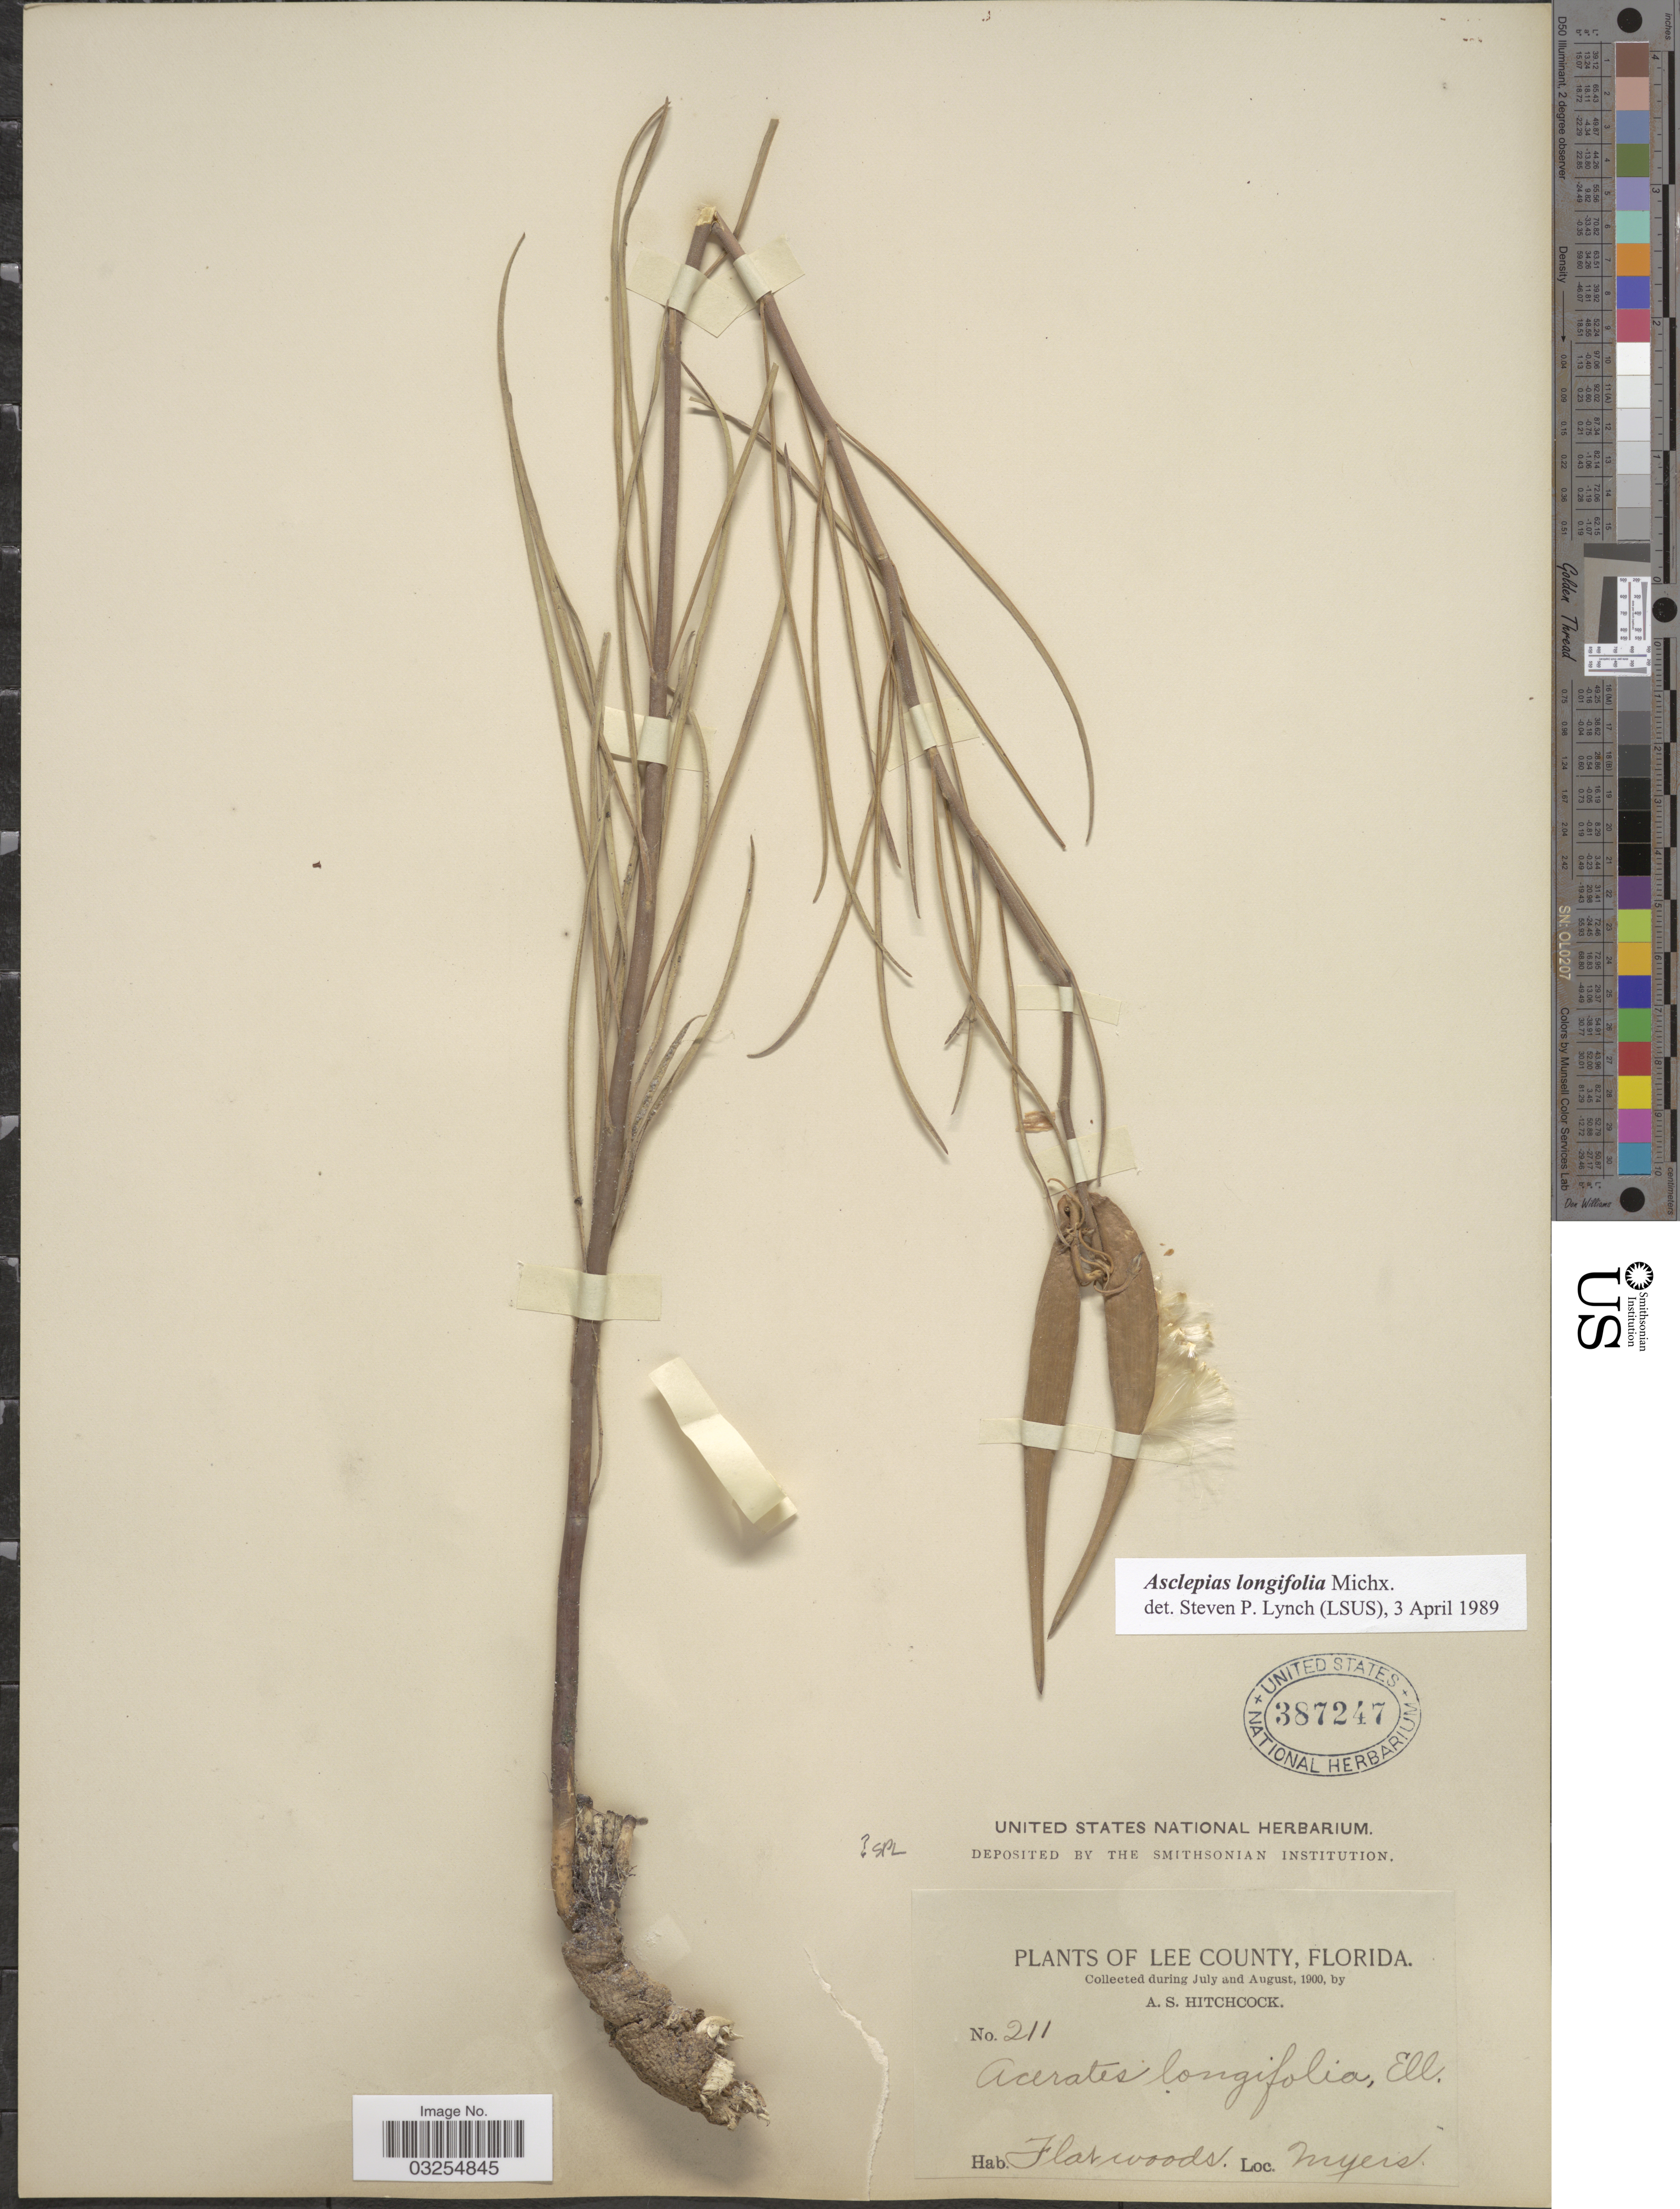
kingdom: Plantae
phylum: Tracheophyta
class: Magnoliopsida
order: Gentianales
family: Apocynaceae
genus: Asclepias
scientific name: Asclepias longifolia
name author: Michx.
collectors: A. S. Hitchcock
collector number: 211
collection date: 1900-07/1900-08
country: United States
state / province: Florida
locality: Lee County. Myers.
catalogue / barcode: US 387247